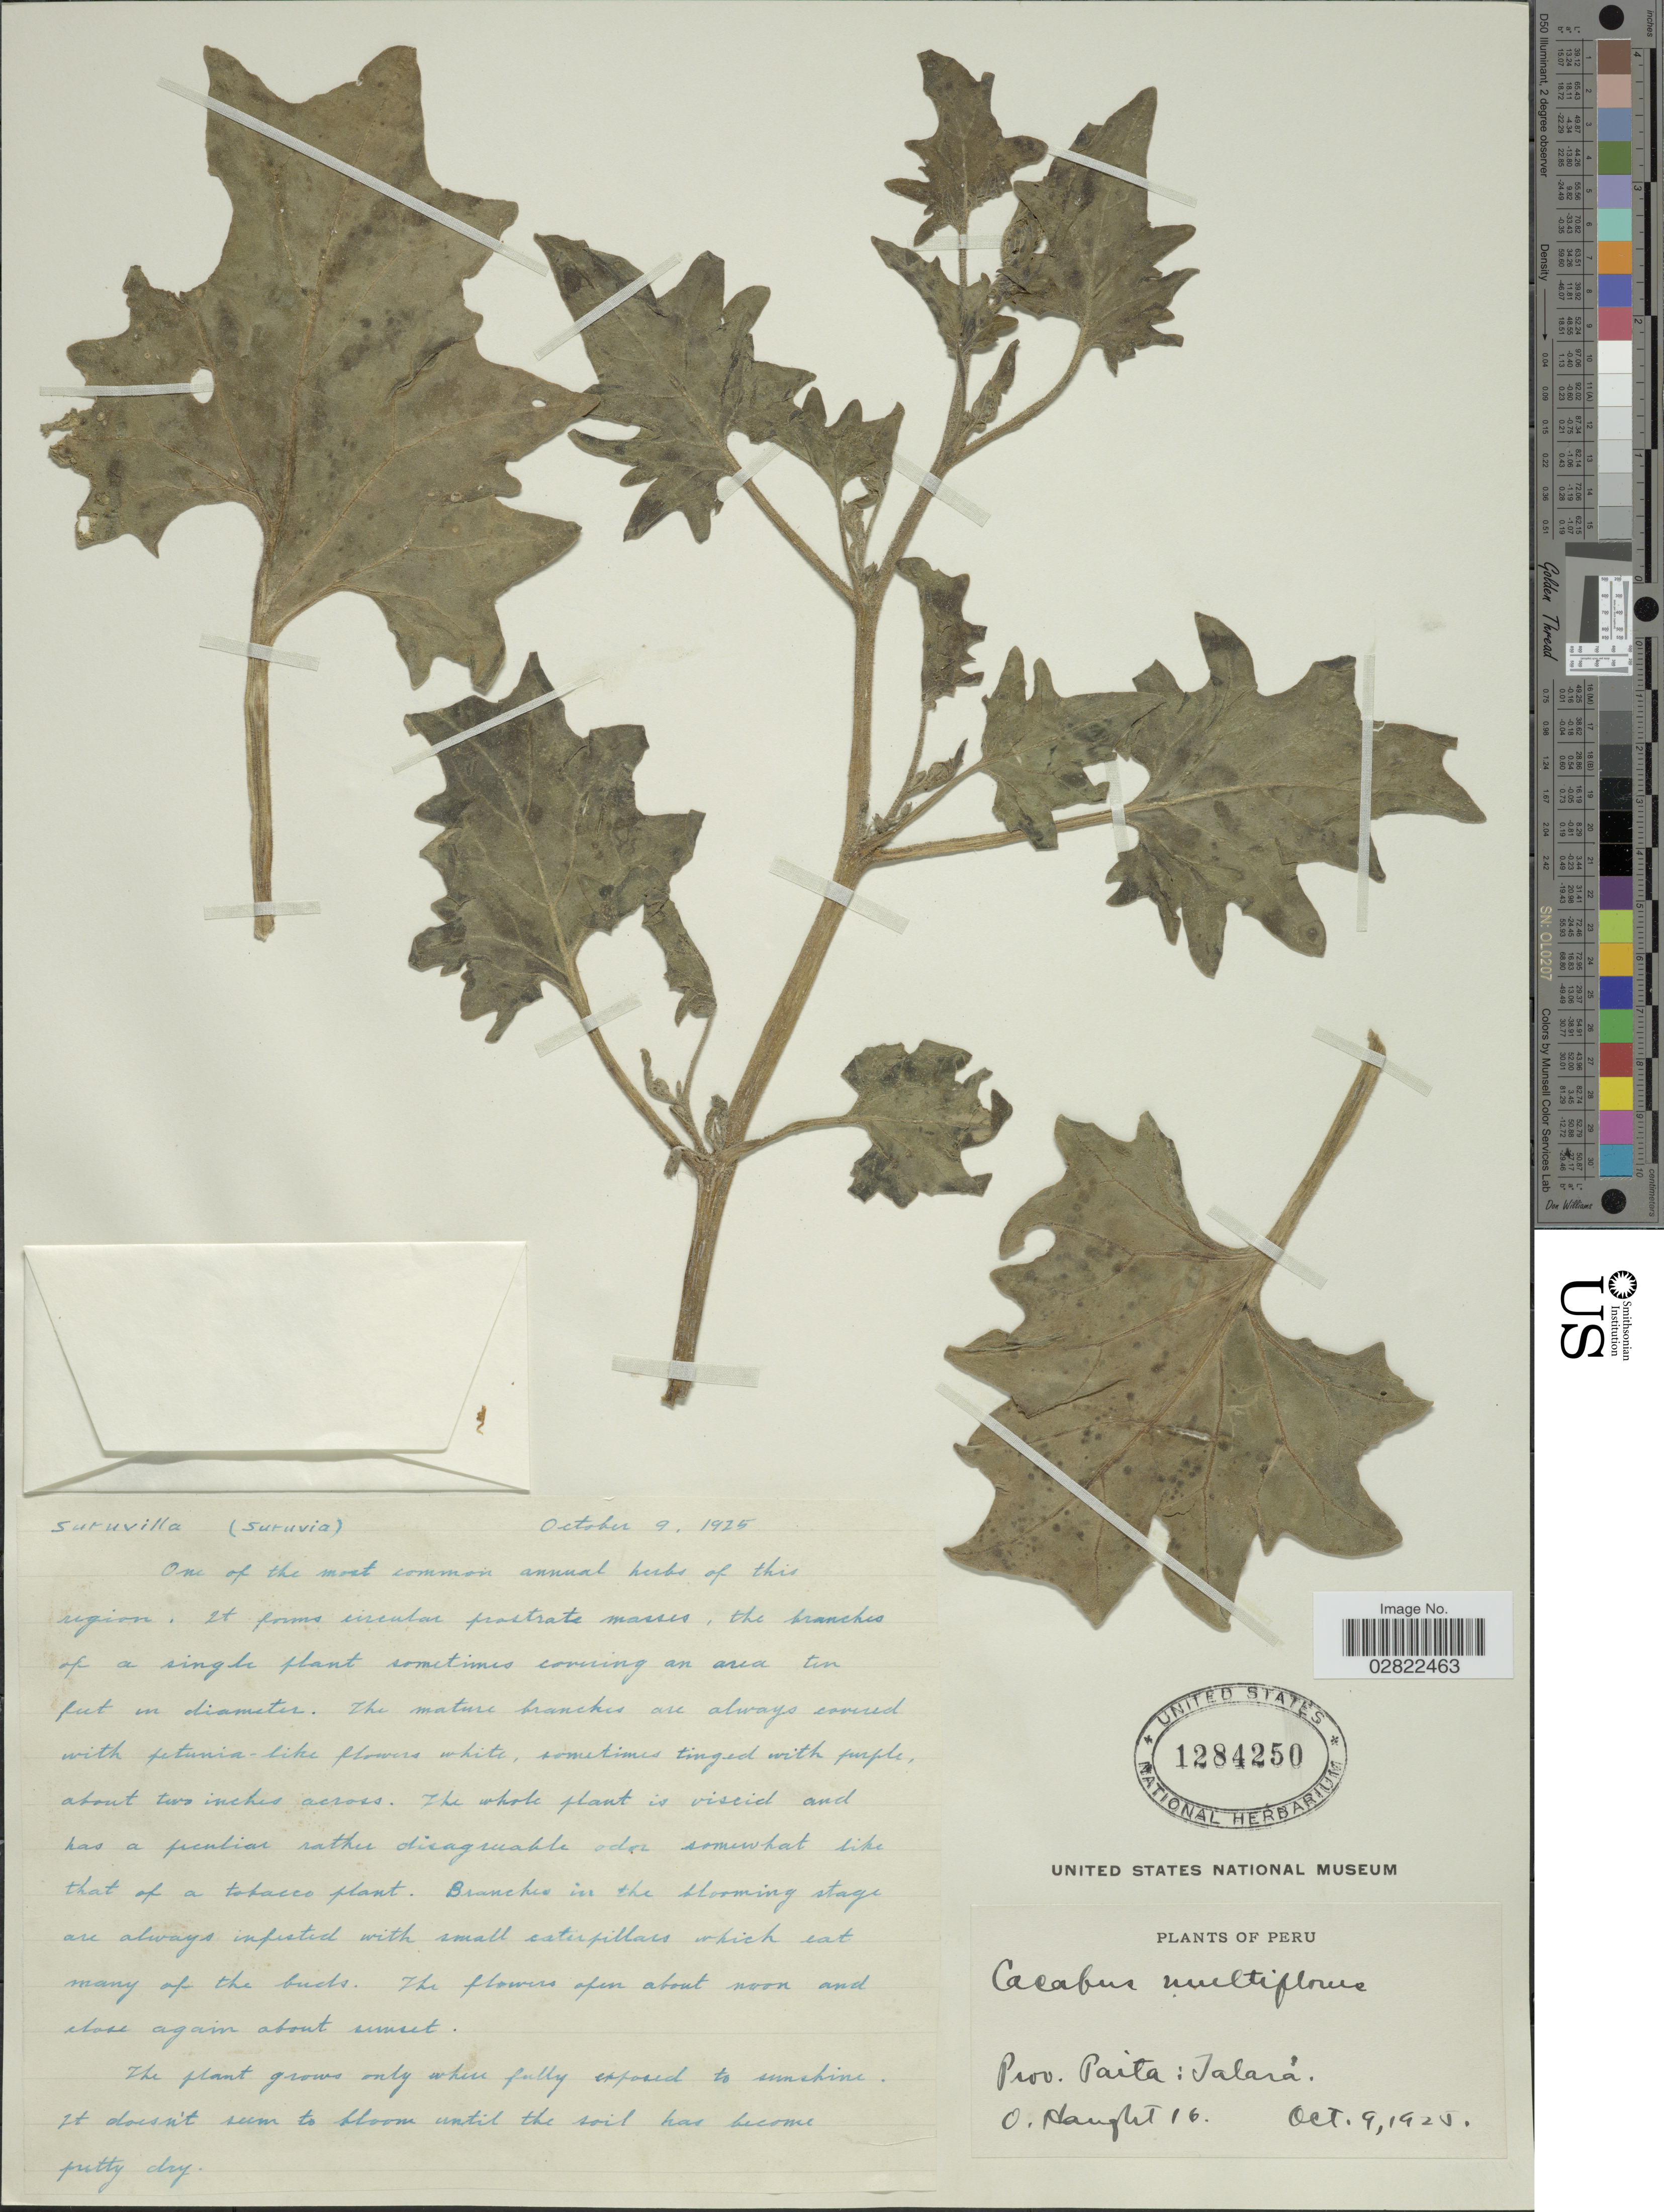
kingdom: Plantae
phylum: Tracheophyta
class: Magnoliopsida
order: Solanales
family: Solanaceae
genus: Exodeconus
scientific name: Exodeconus maritimus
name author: (Benth.) D'Arcy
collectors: O. Haught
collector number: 16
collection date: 1925-10-09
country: Peru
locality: Prov. Paita: Talará.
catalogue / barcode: US 1284250